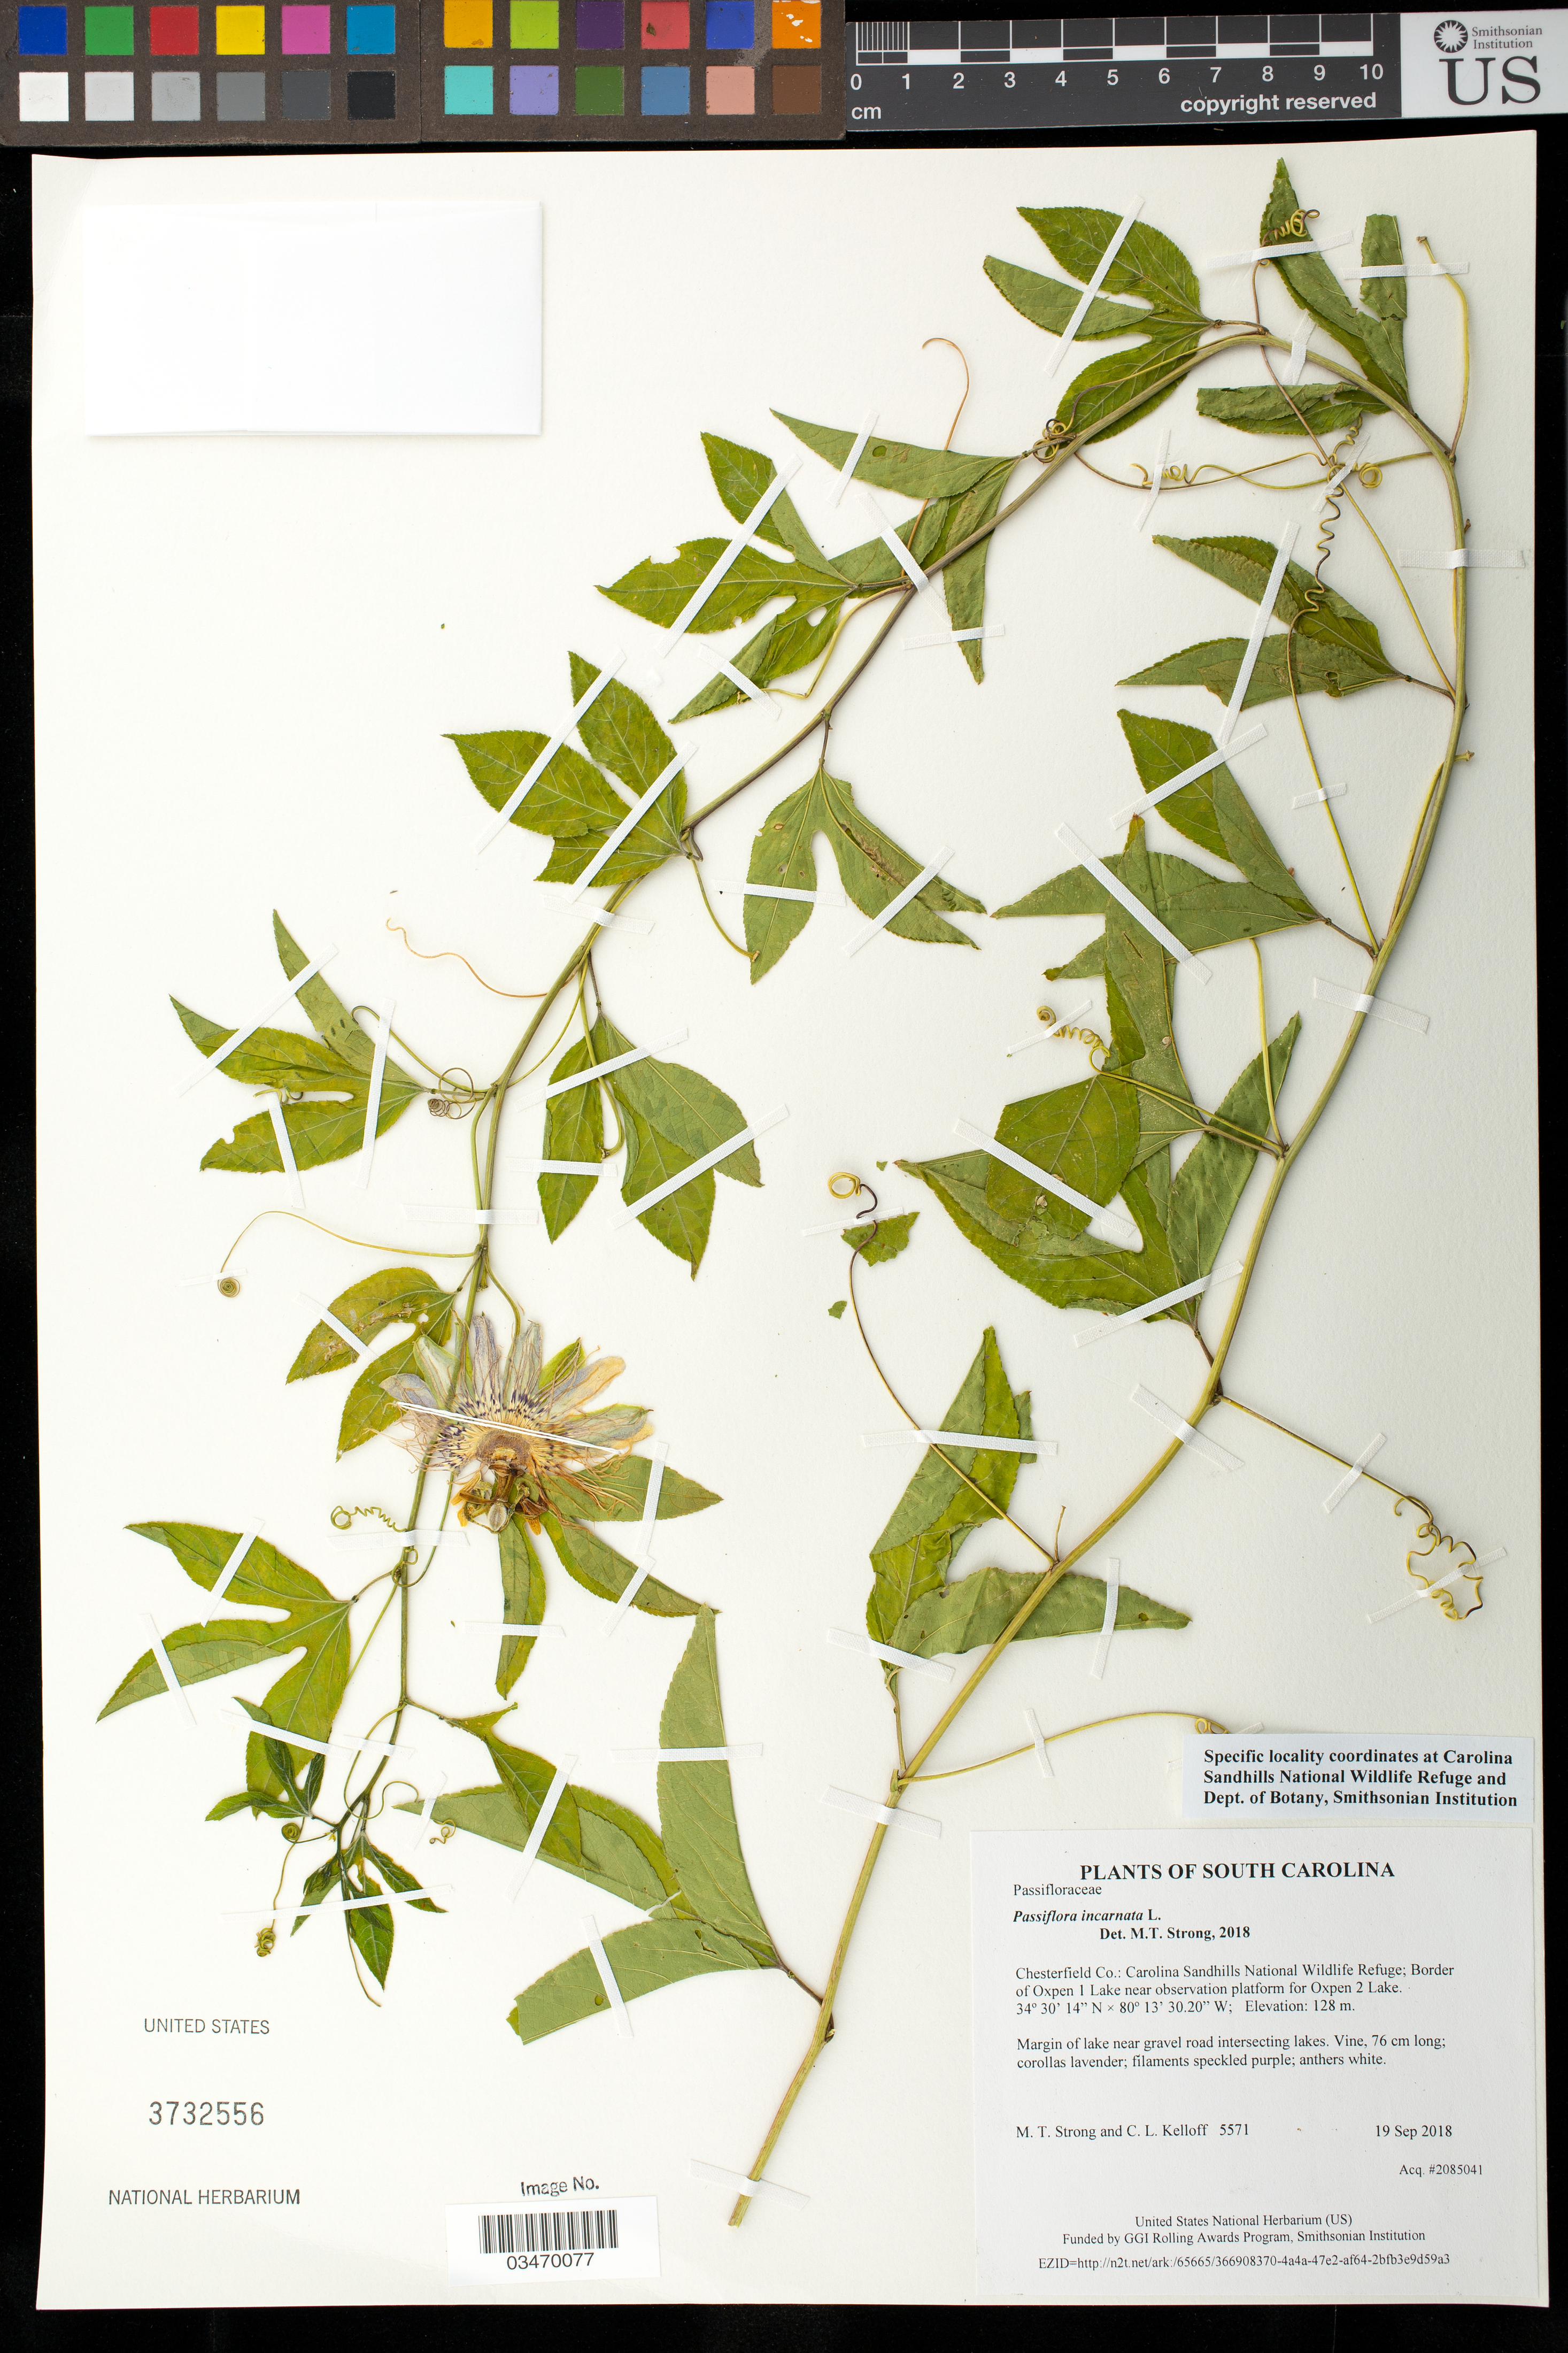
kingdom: Plantae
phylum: Tracheophyta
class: Magnoliopsida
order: Malpighiales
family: Passifloraceae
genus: Passiflora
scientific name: Passiflora incarnata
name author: L.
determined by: Strong, M. T., (US), Smithsonian Institution - National Museum of Natural History (UNITED STATES)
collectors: M. T. Strong & C. L. Kelloff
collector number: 5571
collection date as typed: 19 Sep 2018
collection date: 2018-09-19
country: United States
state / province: South Carolina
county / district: Chesterfield Co.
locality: Carolina Sandhills National Wildlife Refuge; Border of Oxpen 1 Lake near observation platform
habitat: Sandy/grassy uplands bordering gravel road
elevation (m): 128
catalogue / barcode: US 3732556